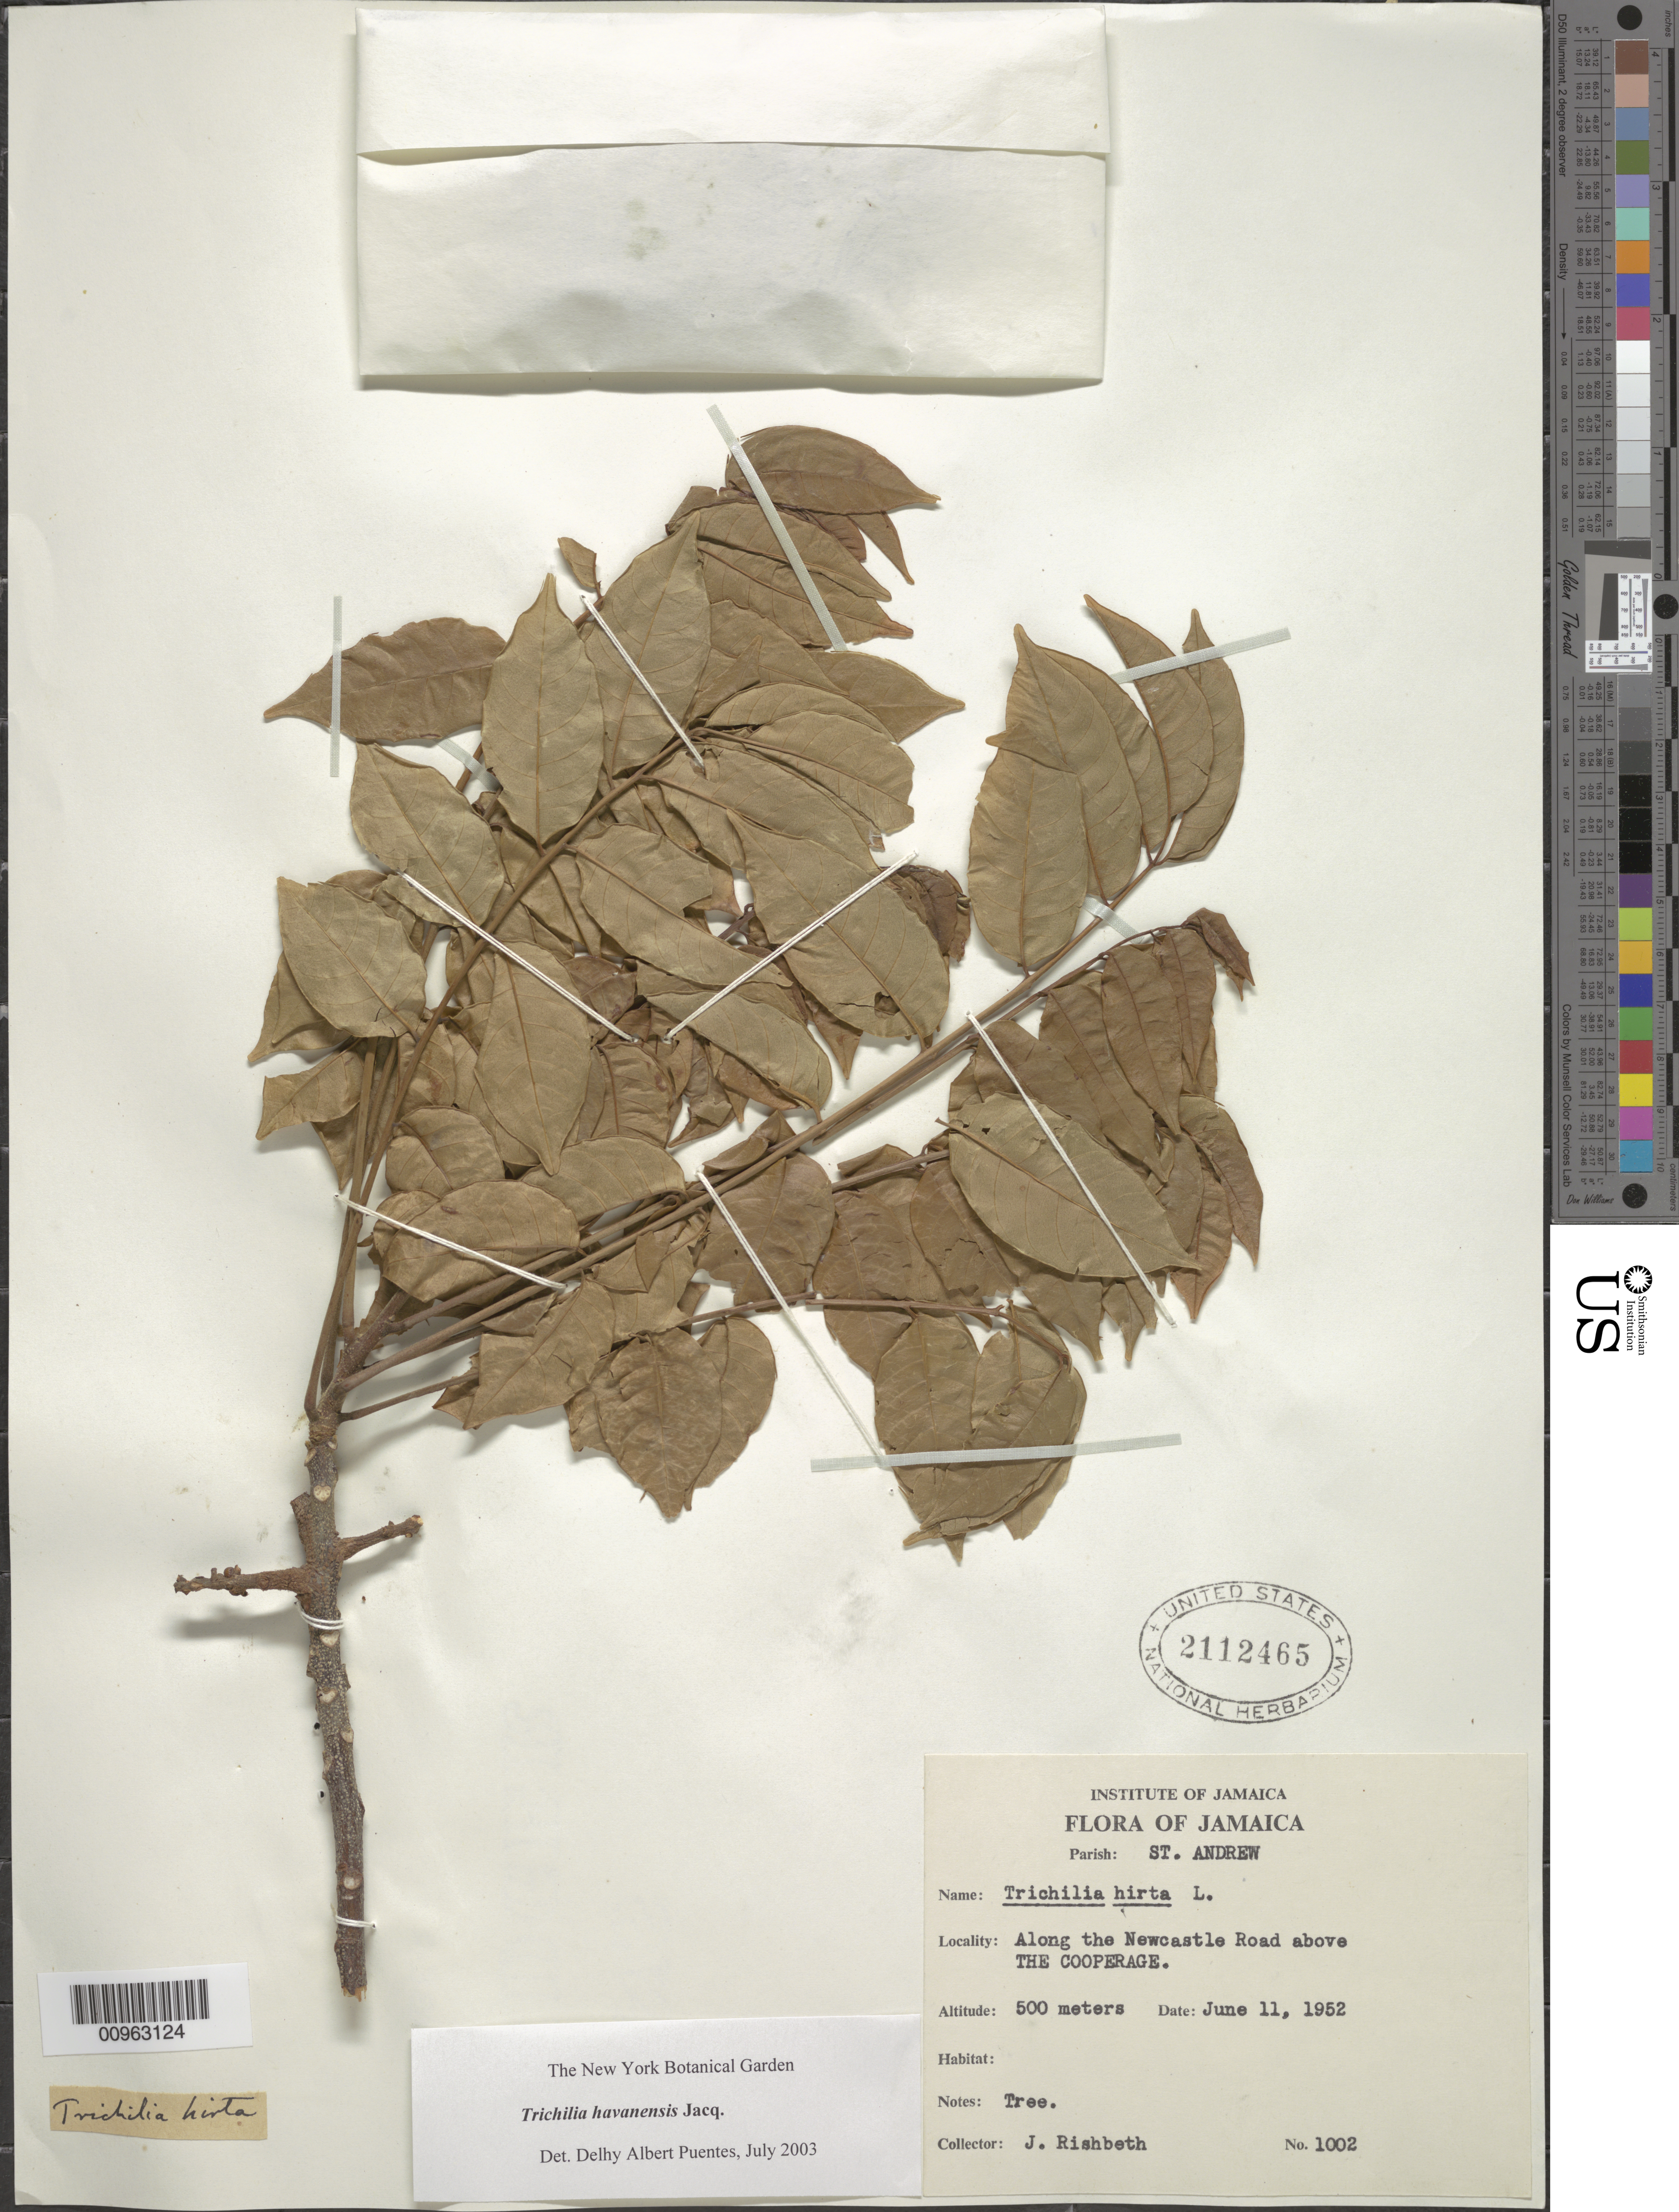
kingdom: Plantae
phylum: Tracheophyta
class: Magnoliopsida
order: Sapindales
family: Meliaceae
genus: Trichilia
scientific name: Trichilia havanensis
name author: Jacq.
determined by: Puentes, D. A.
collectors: J. Rishbeth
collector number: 1002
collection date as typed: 11 Jun 1952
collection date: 1952-06-11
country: Jamaica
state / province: Saint Andrew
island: Jamaica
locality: Along the Newcastle Road above The Cooperage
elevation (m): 500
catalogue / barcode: US 2112465